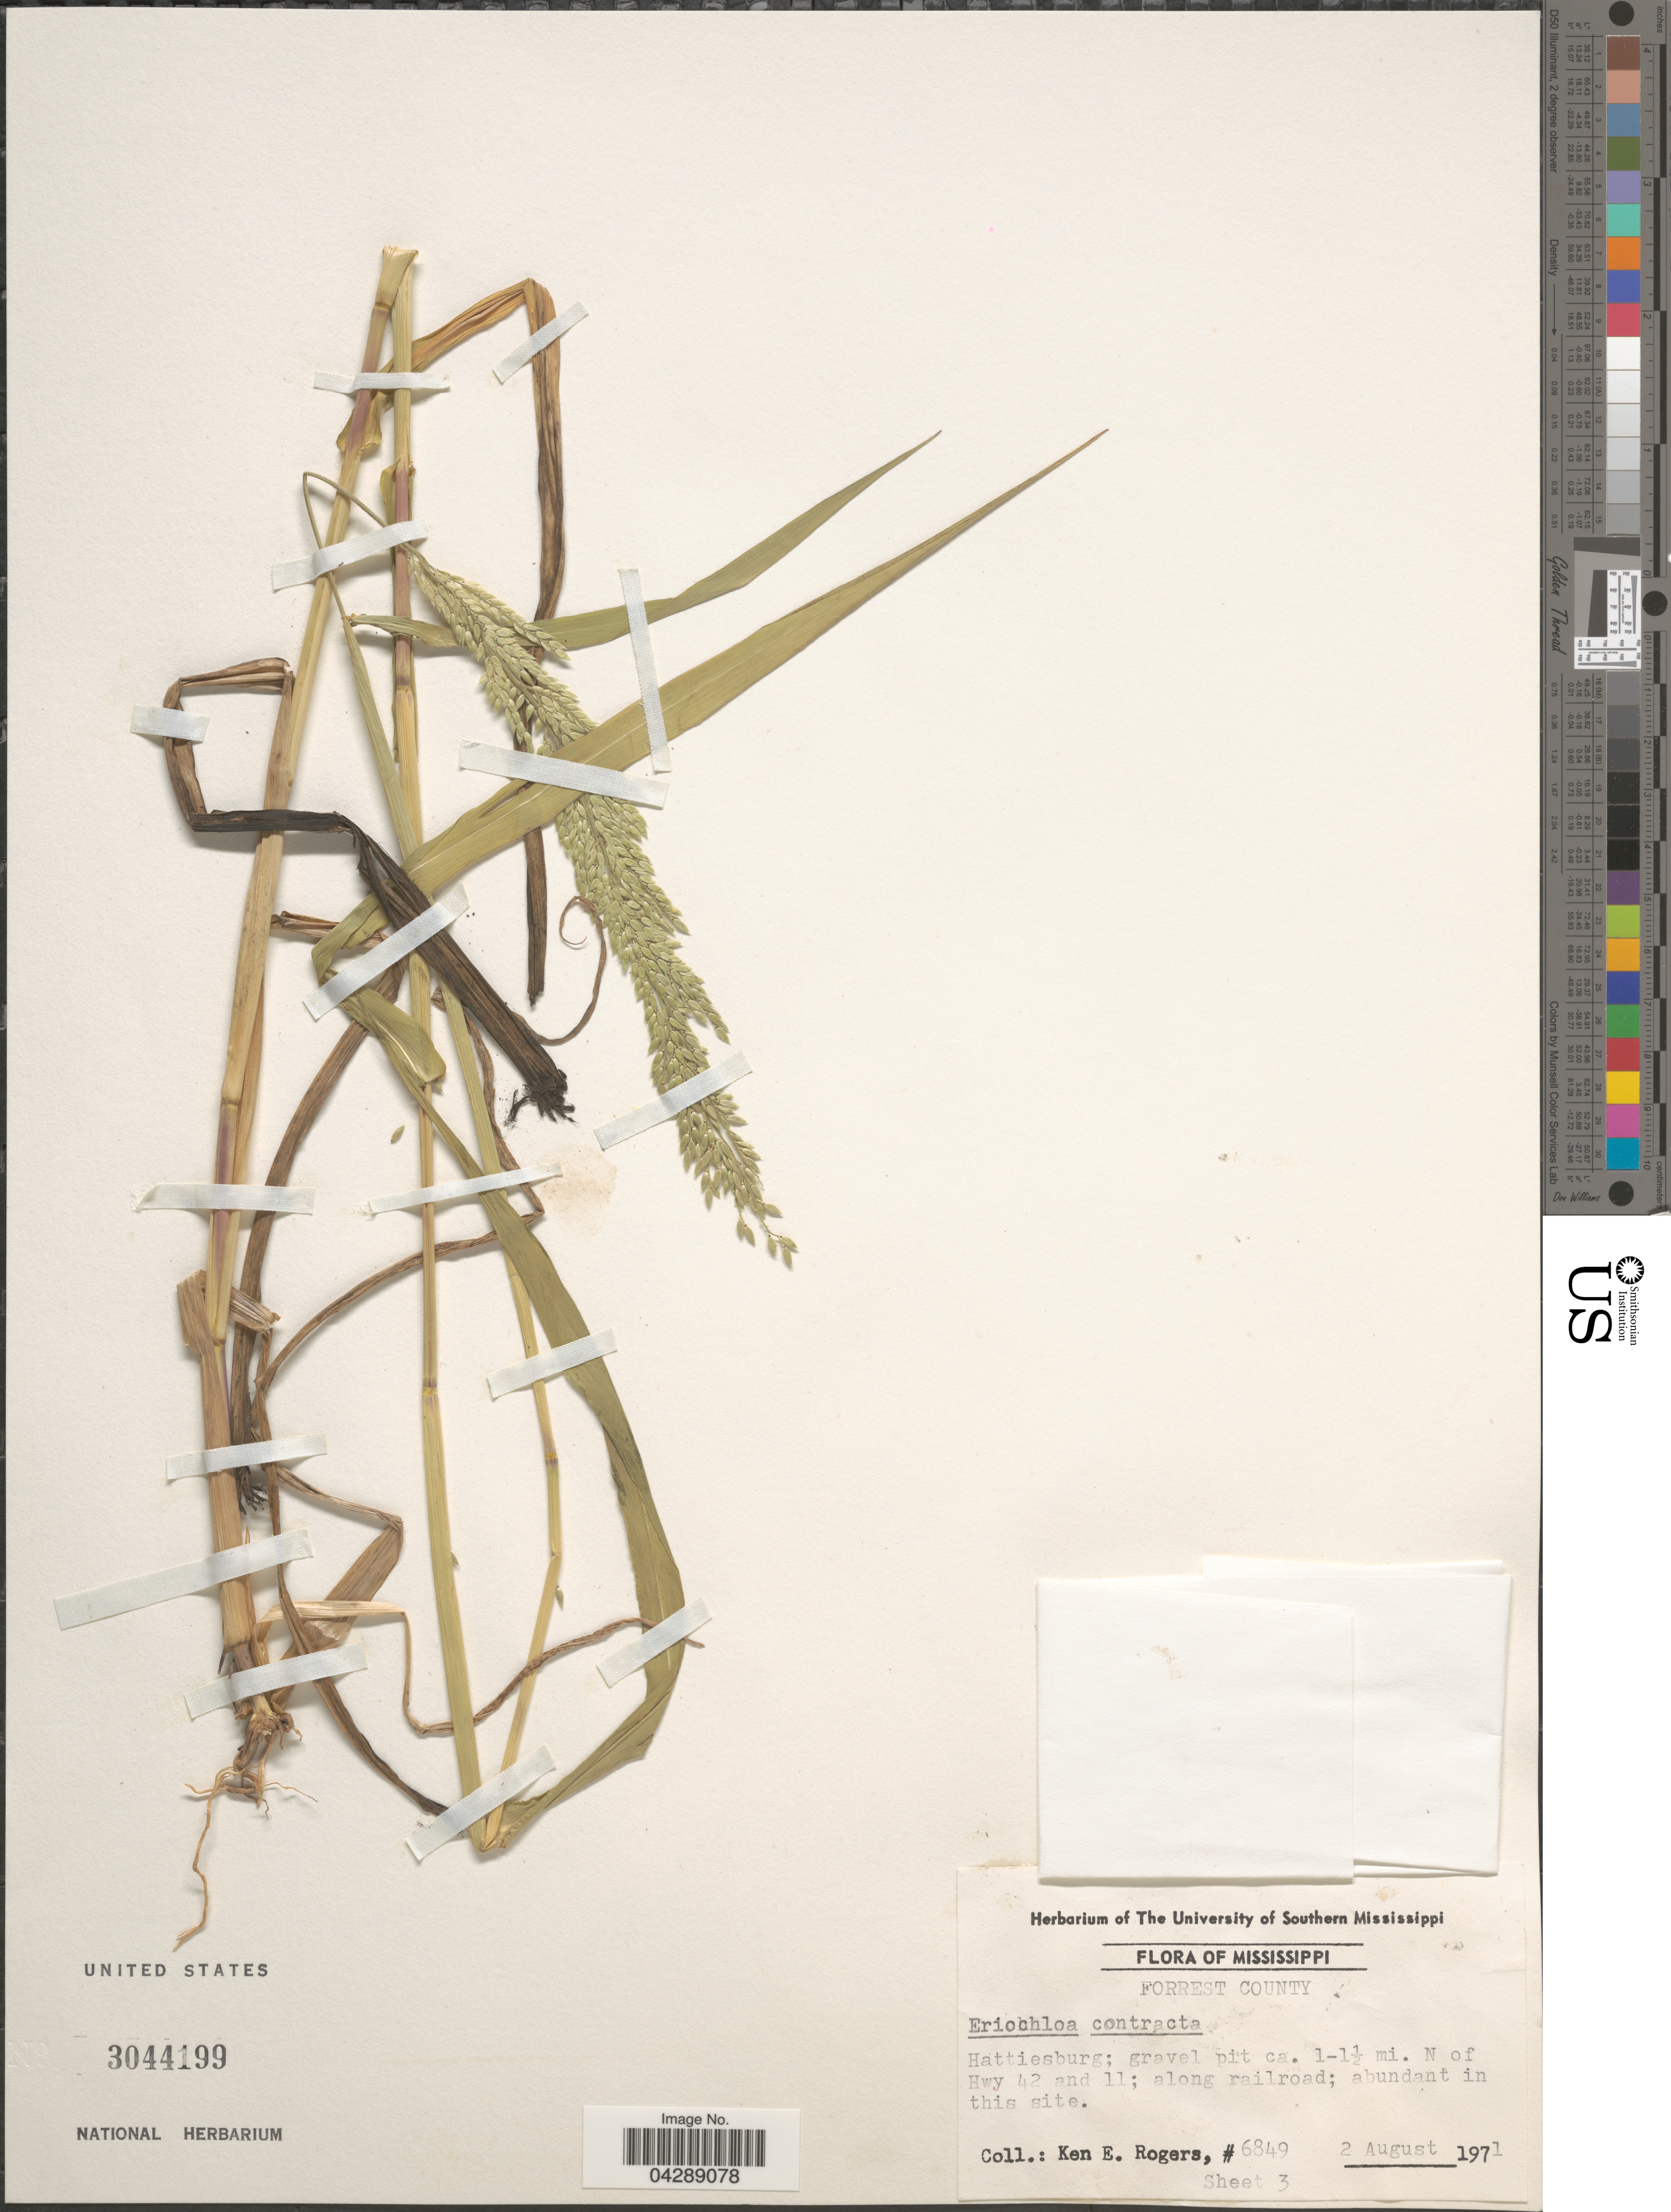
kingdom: Plantae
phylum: Tracheophyta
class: Liliopsida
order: Poales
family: Poaceae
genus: Eriochloa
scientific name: Eriochloa contracta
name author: Hitchc.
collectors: K. Rogers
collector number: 6849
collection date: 1971-08-02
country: United States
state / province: Mississippi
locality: Forrest County. Hattiesburg; gravel pit ca. 1-1½ mi. N of Hwy 42 and 11; along railroad.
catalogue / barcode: US 3044199